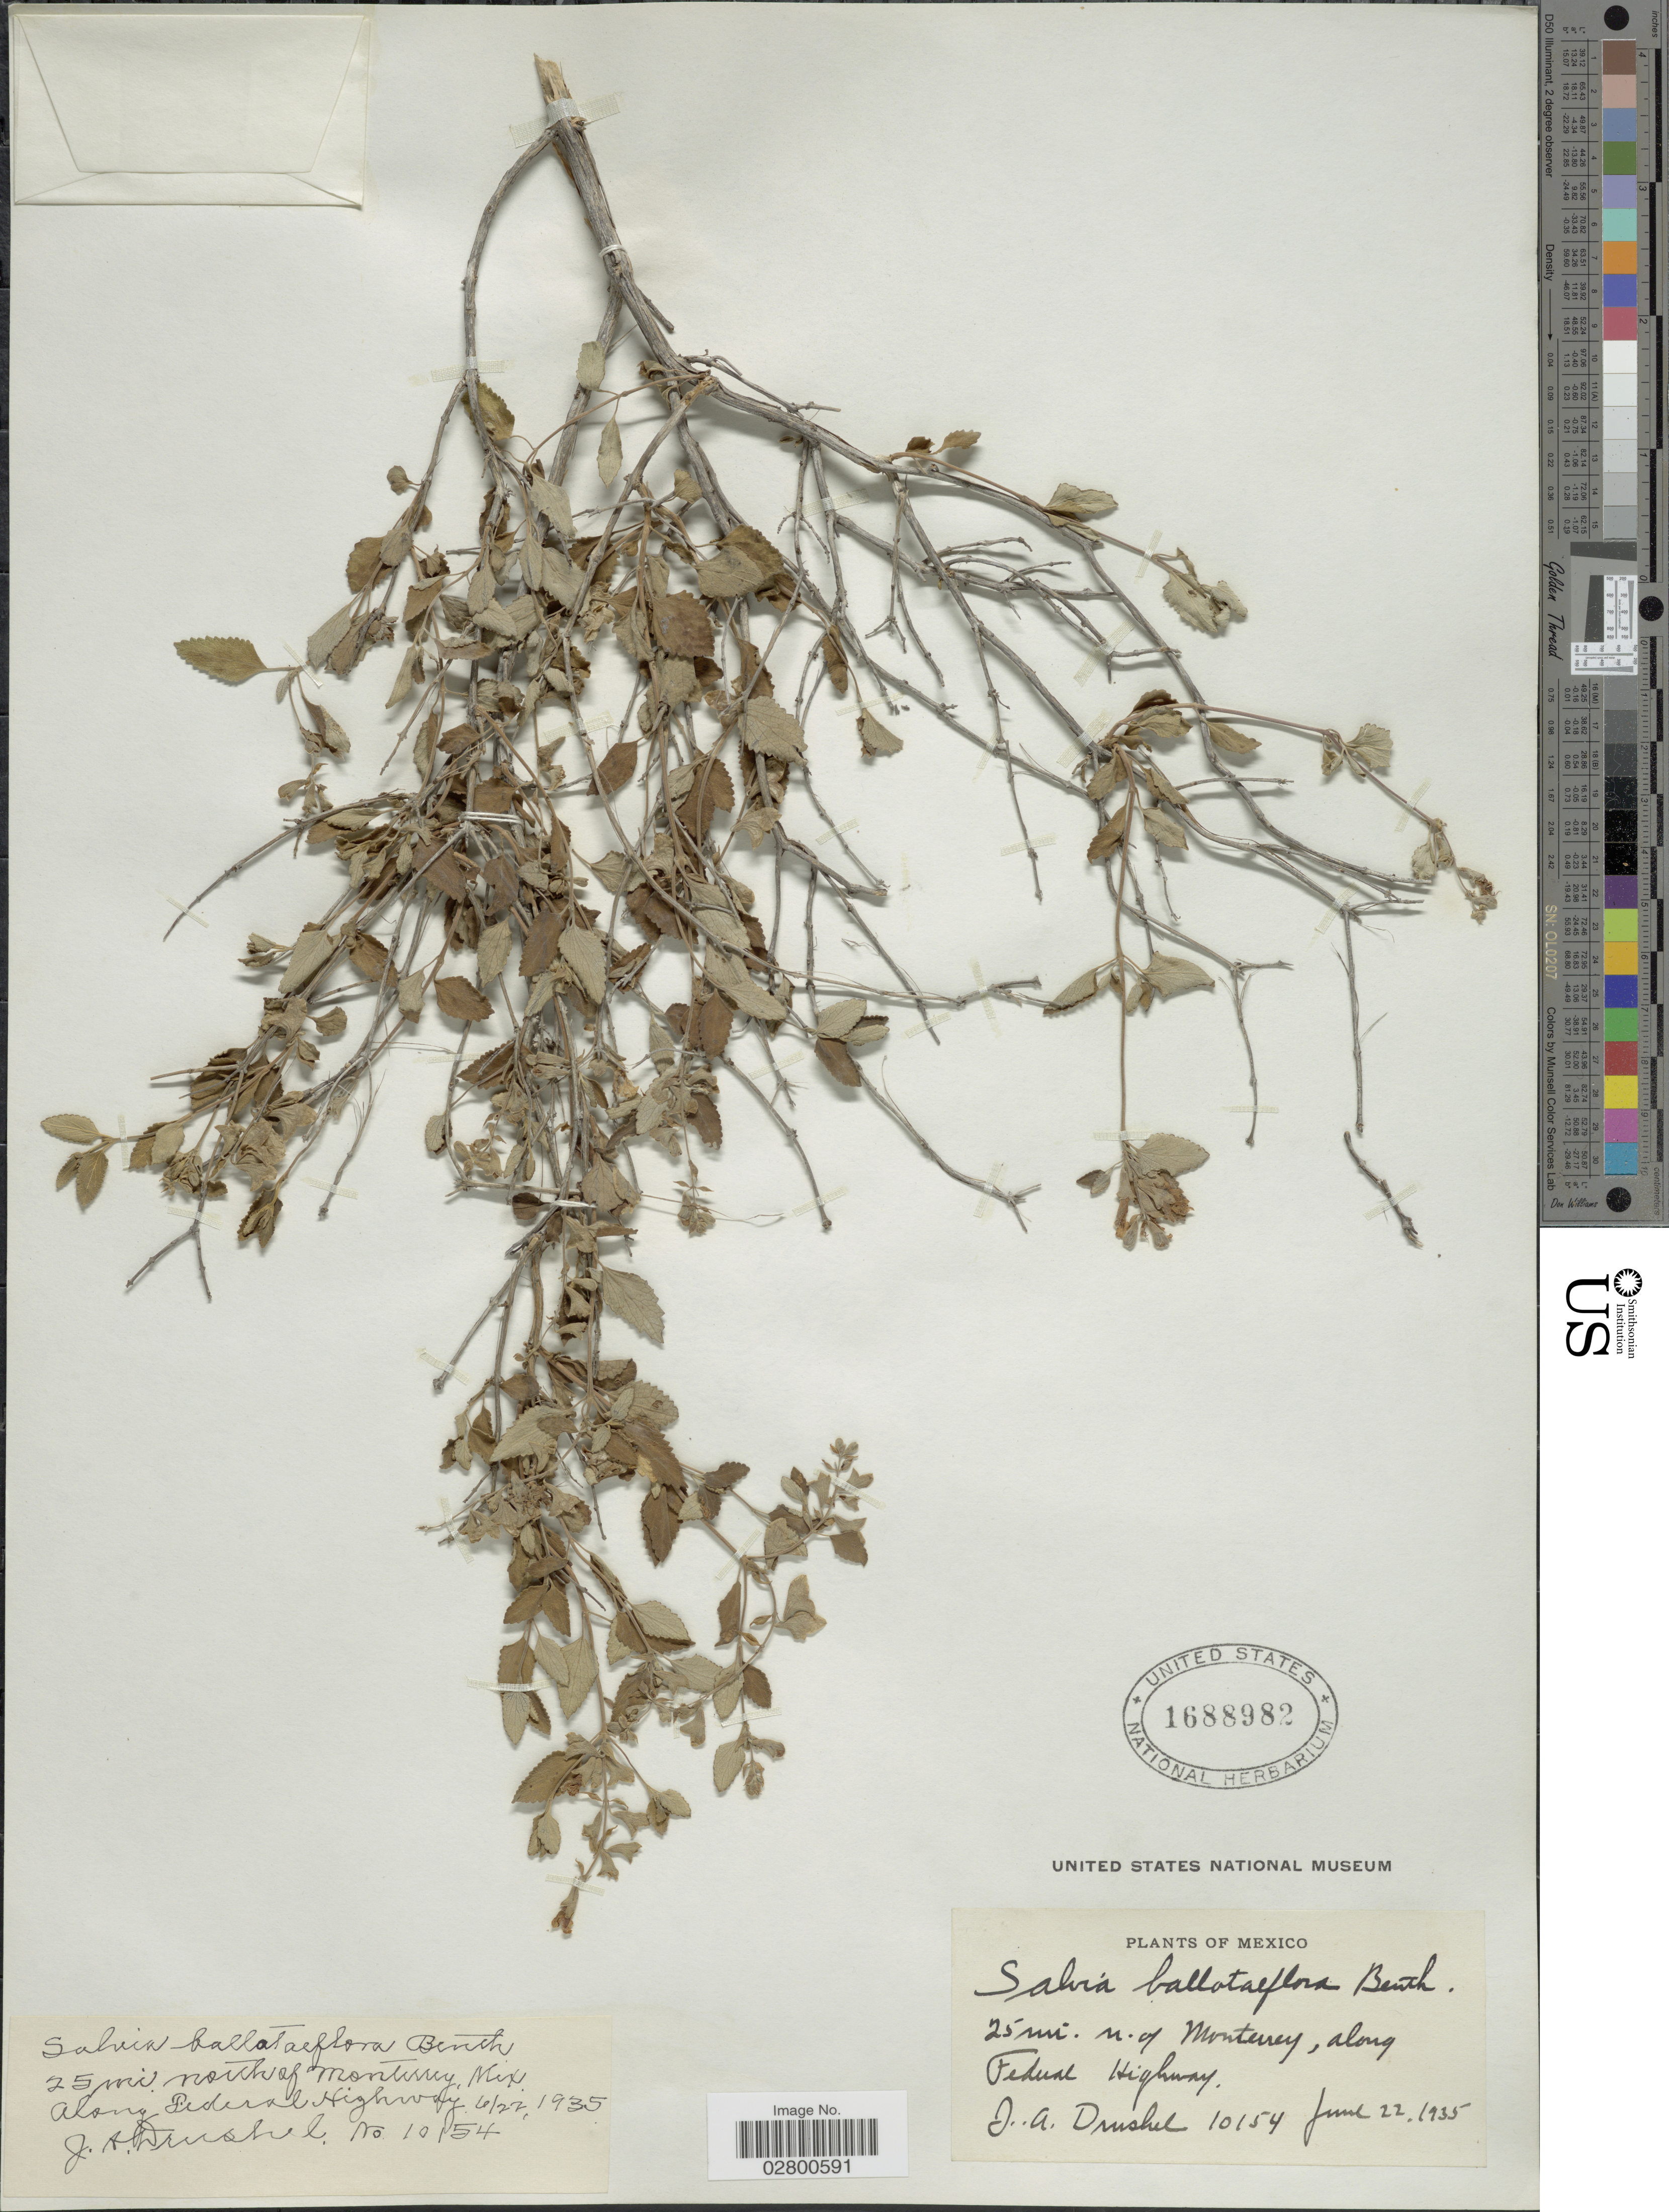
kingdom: Plantae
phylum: Tracheophyta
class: Magnoliopsida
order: Lamiales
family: Lamiaceae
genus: Salvia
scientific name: Salvia ballotiflora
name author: Benth.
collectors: J. A. Drushel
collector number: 10154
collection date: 1935-06-22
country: Mexico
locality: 25 mi. north of Monterey, along Federal Highway.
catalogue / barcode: US 1688982